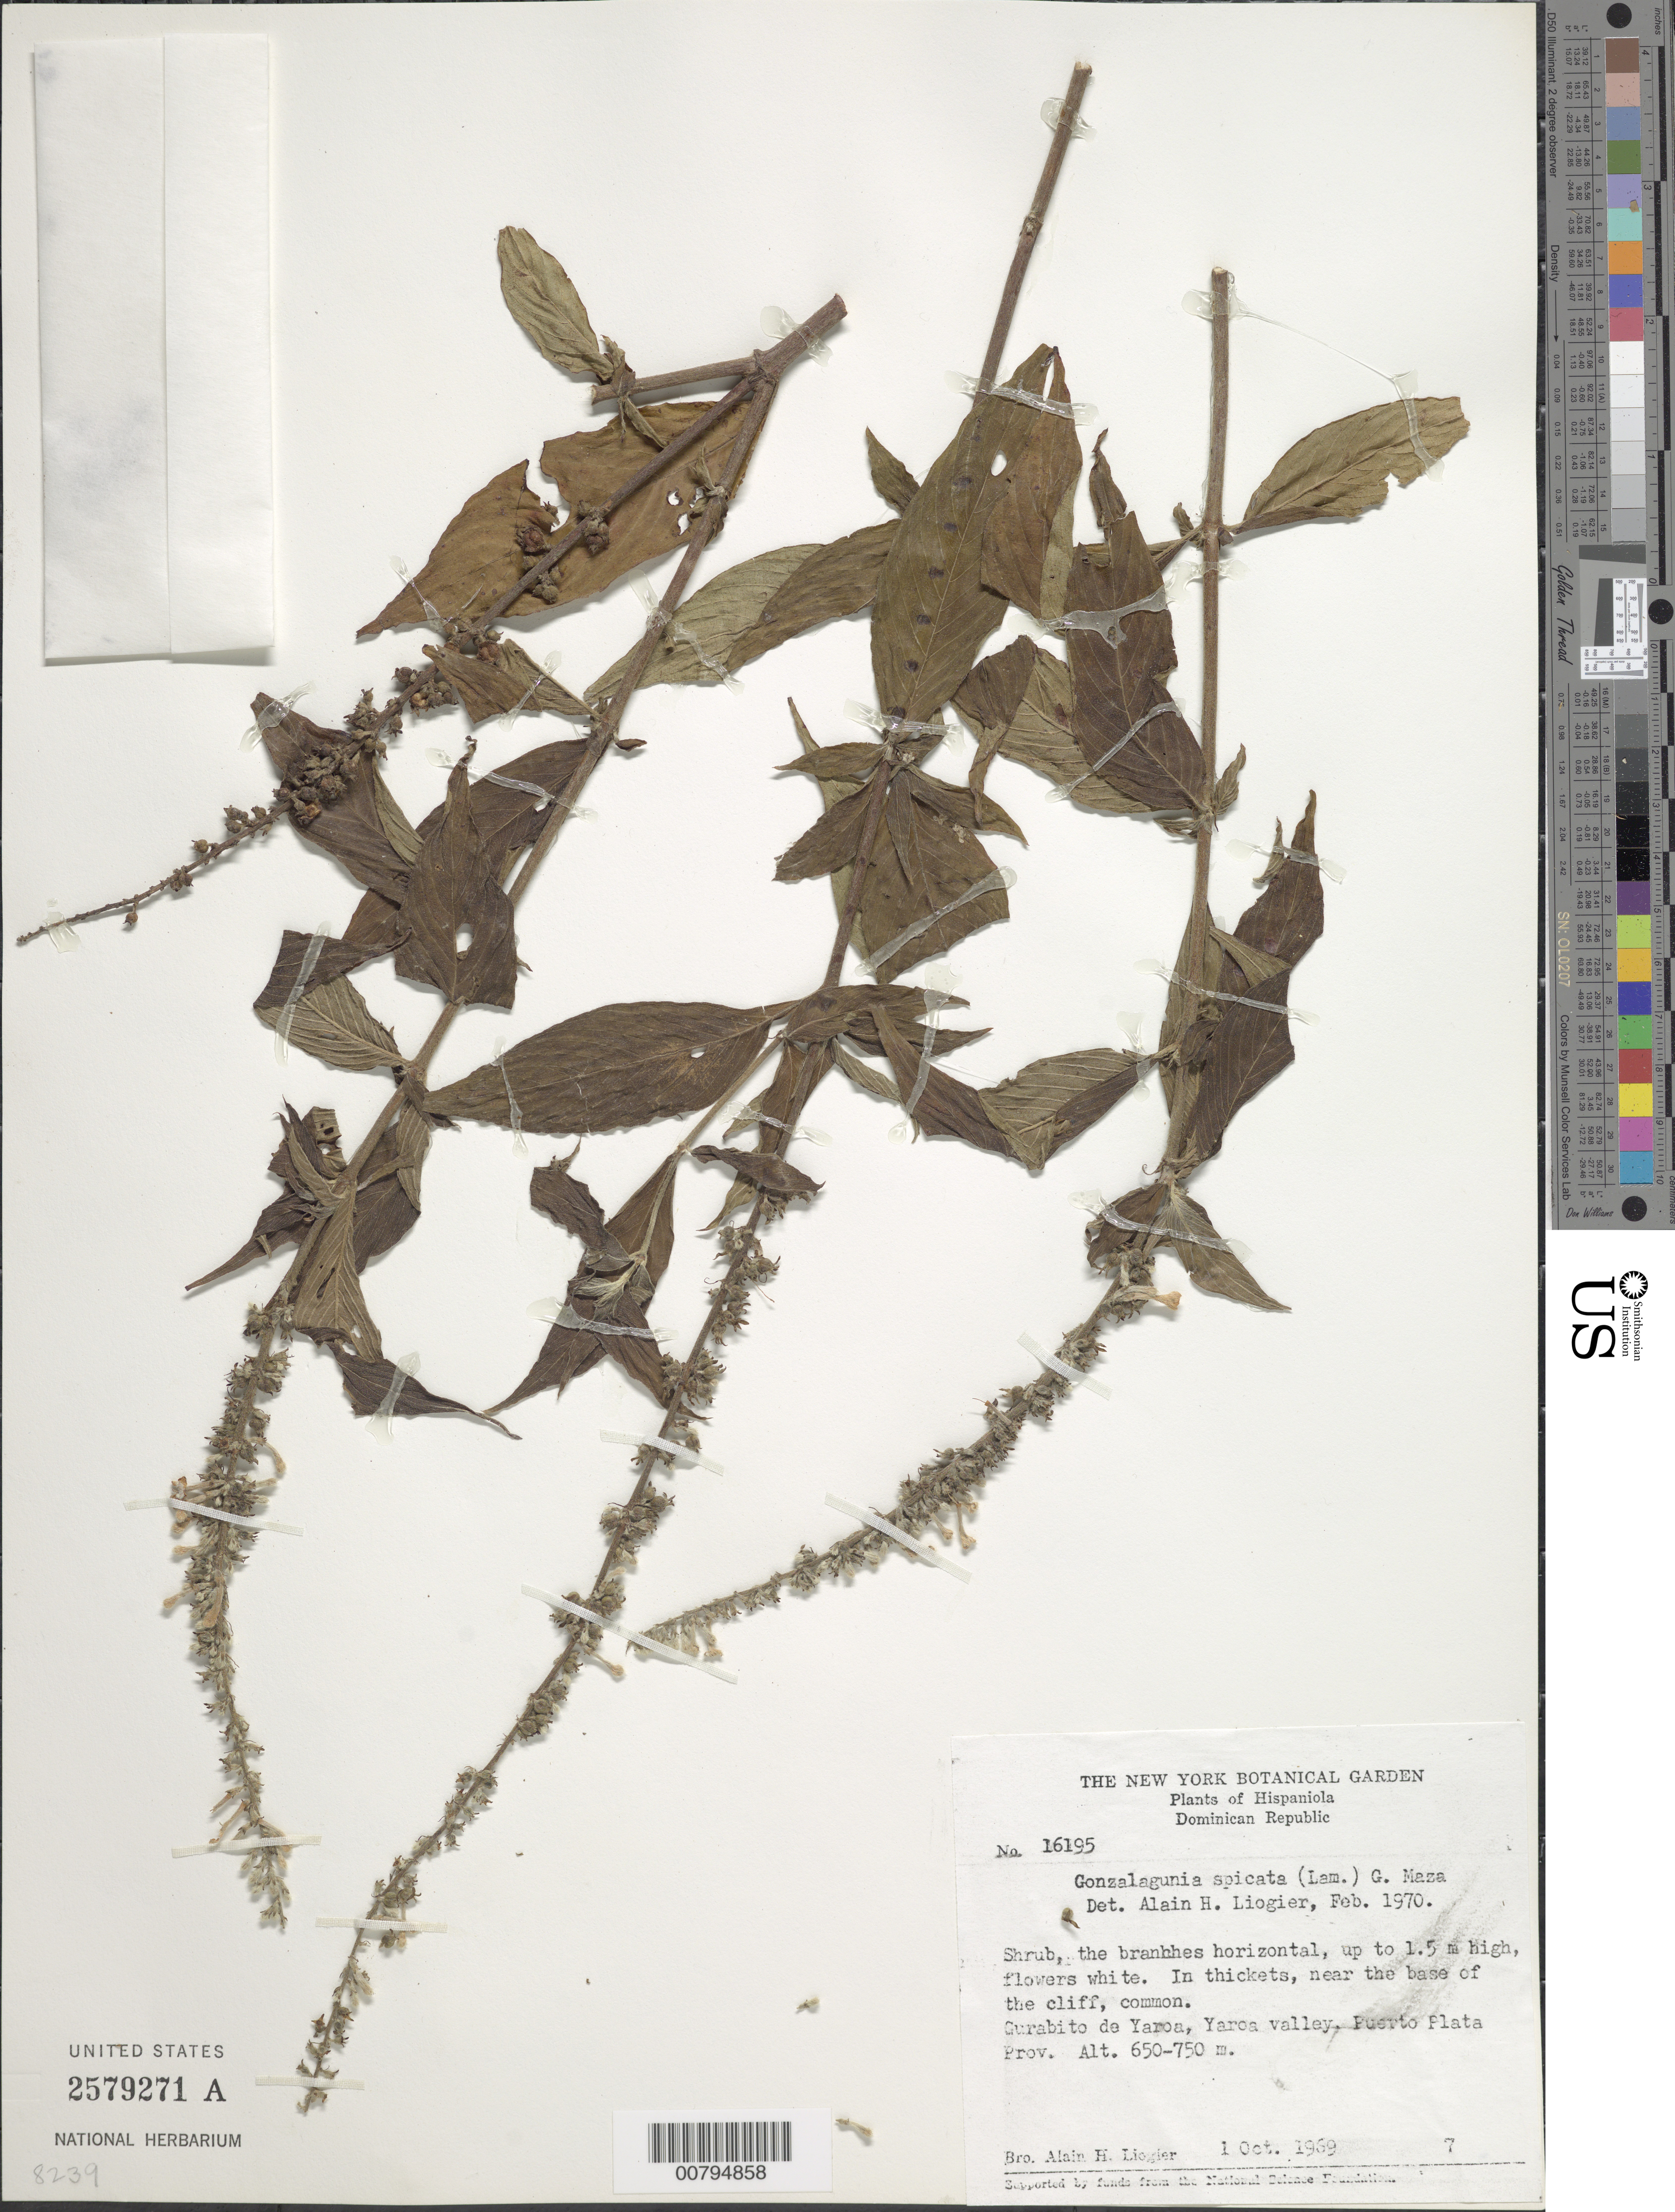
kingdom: Plantae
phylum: Tracheophyta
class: Magnoliopsida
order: Gentianales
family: Rubiaceae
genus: Gonzalagunia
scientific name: Gonzalagunia hirsuta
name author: Schum.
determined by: Liogier, Alain H.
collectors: A. H. Liogier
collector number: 16195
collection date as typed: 01 Oct 1969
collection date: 1969-10-01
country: Dominican Republic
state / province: Puerto Plata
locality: Gurabito de Yaroa, Yaroa Valley.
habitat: In thickets, near base of cliff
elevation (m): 650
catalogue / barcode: US 2579271A